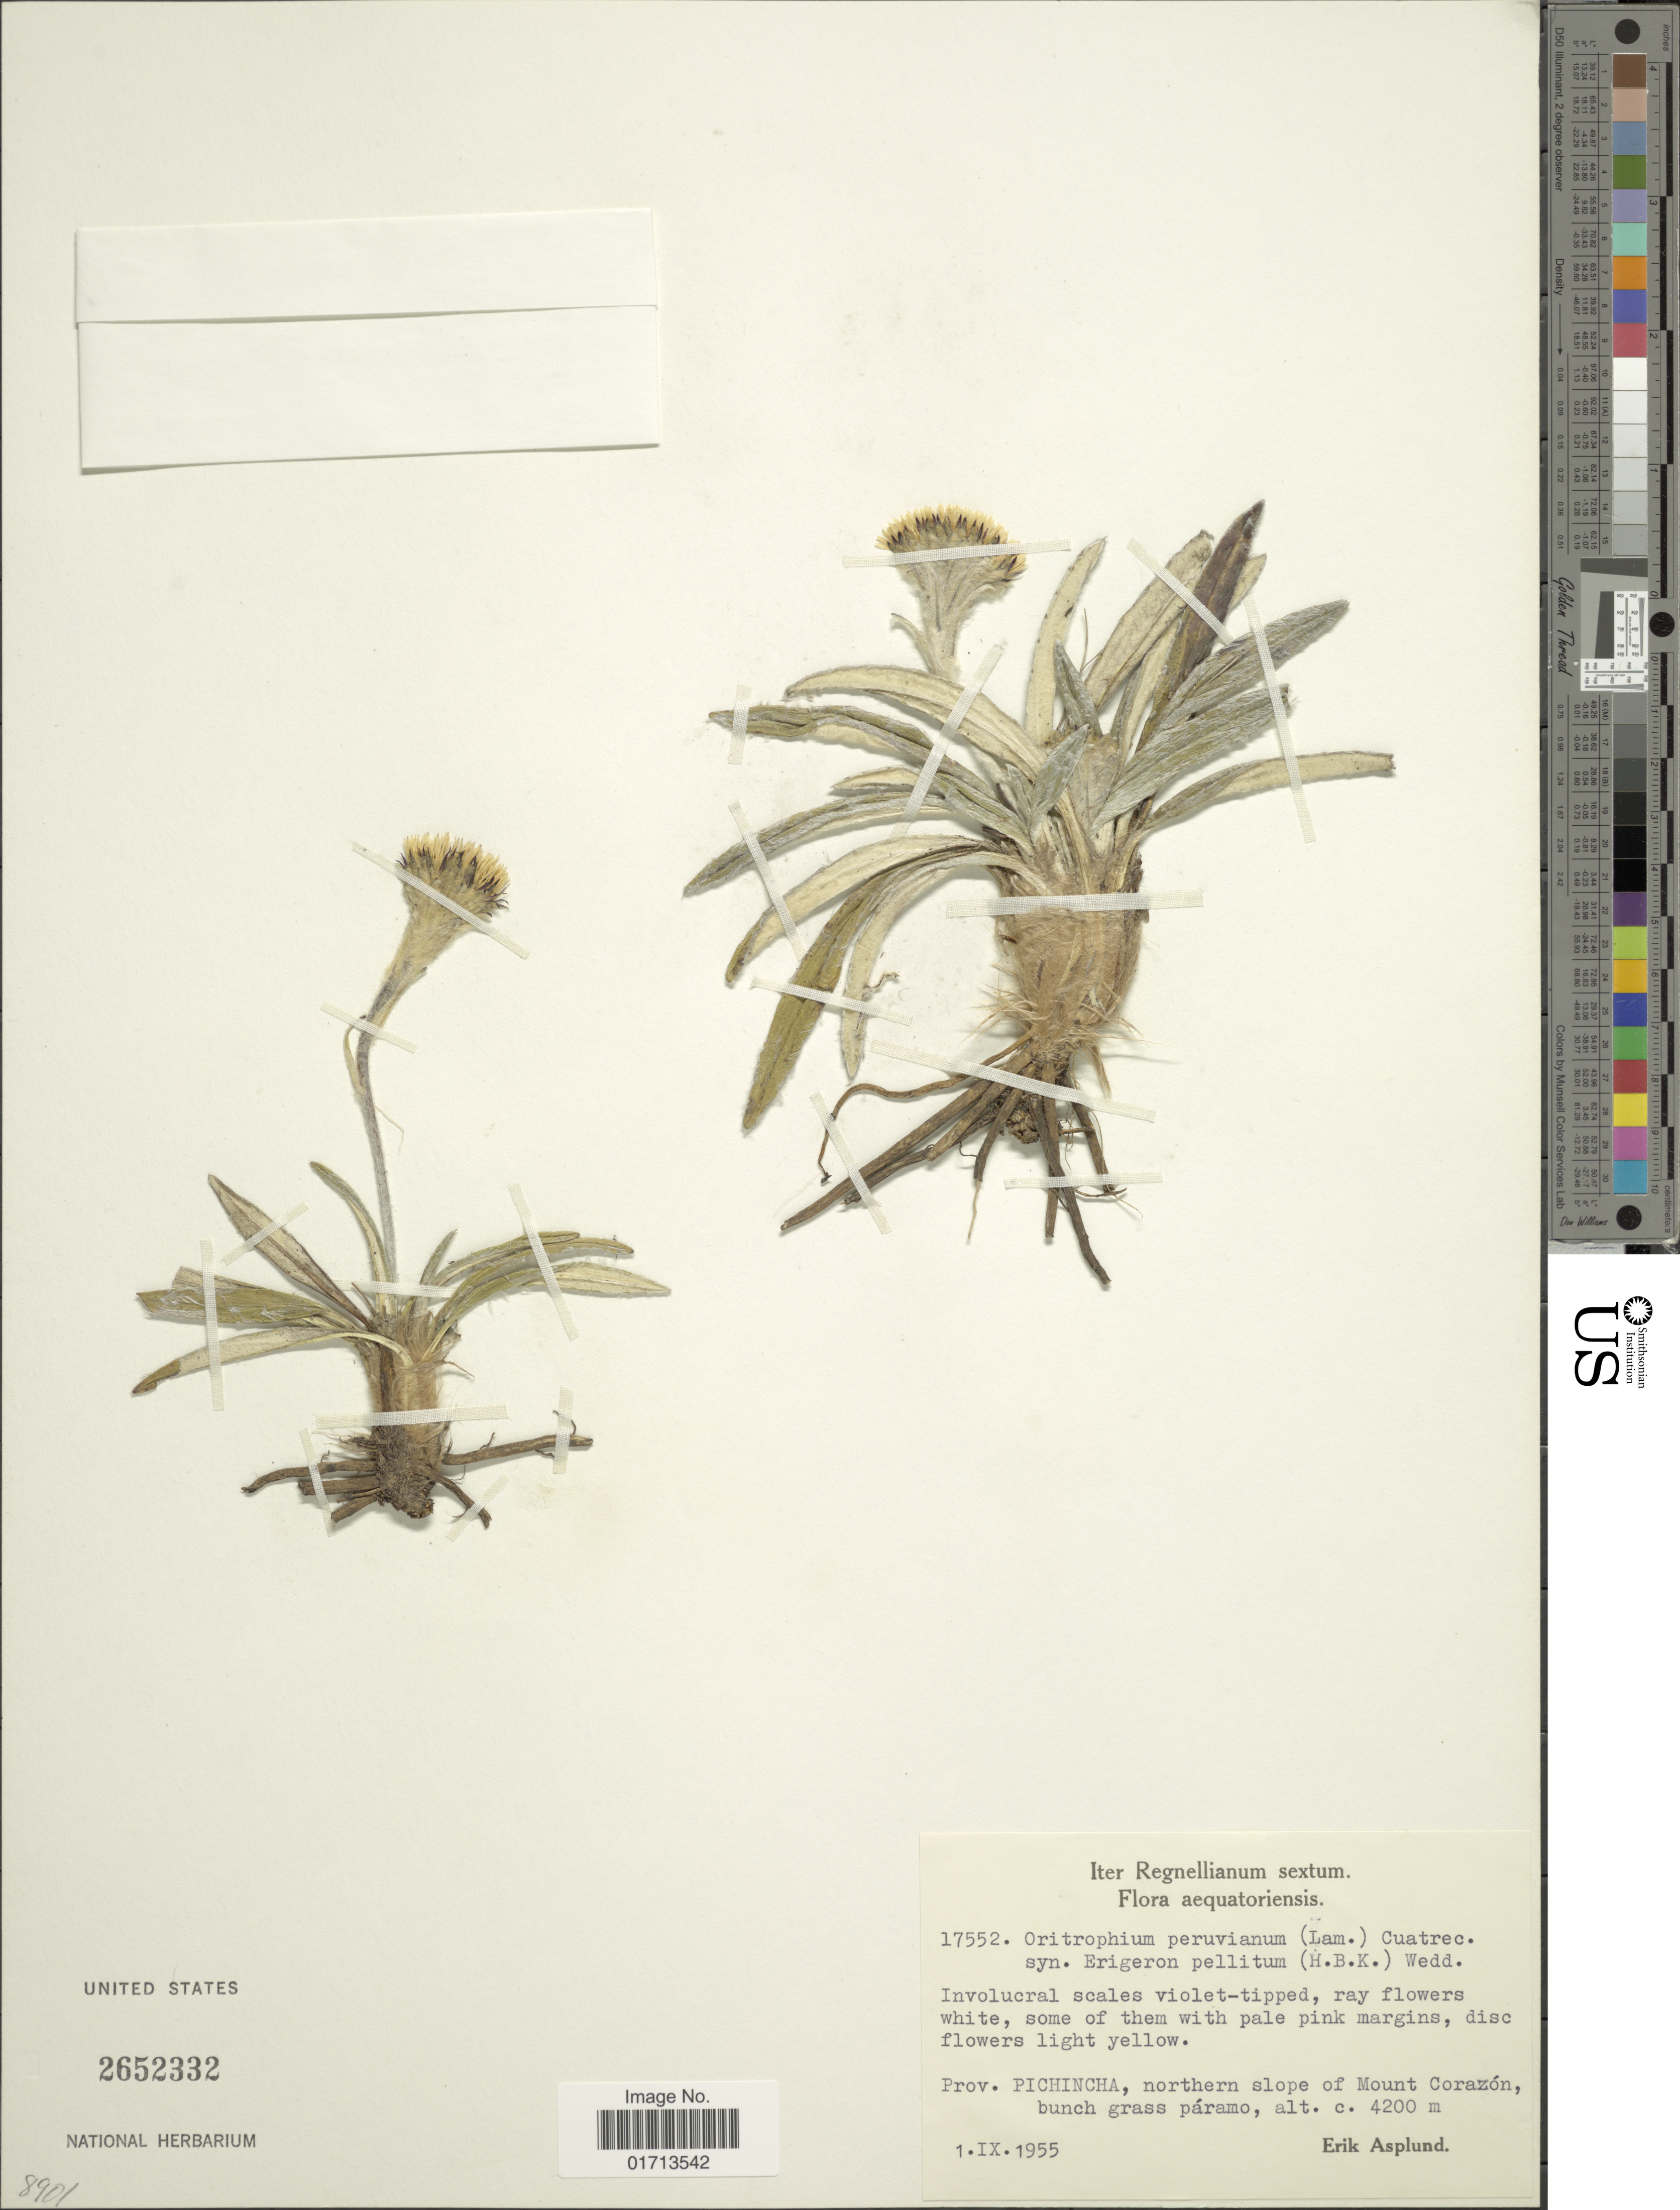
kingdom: Plantae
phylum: Tracheophyta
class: Magnoliopsida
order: Asterales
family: Asteraceae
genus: Oritrophium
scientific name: Oritrophium peruvianum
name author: (Lam.) Cuatrec.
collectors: E. Asplund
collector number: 17552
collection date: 1955-09-01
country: Ecuador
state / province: Pichincha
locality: Northern slope of Mount Corazon, bunch of grass paramo.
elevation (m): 4200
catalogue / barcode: US 2652332